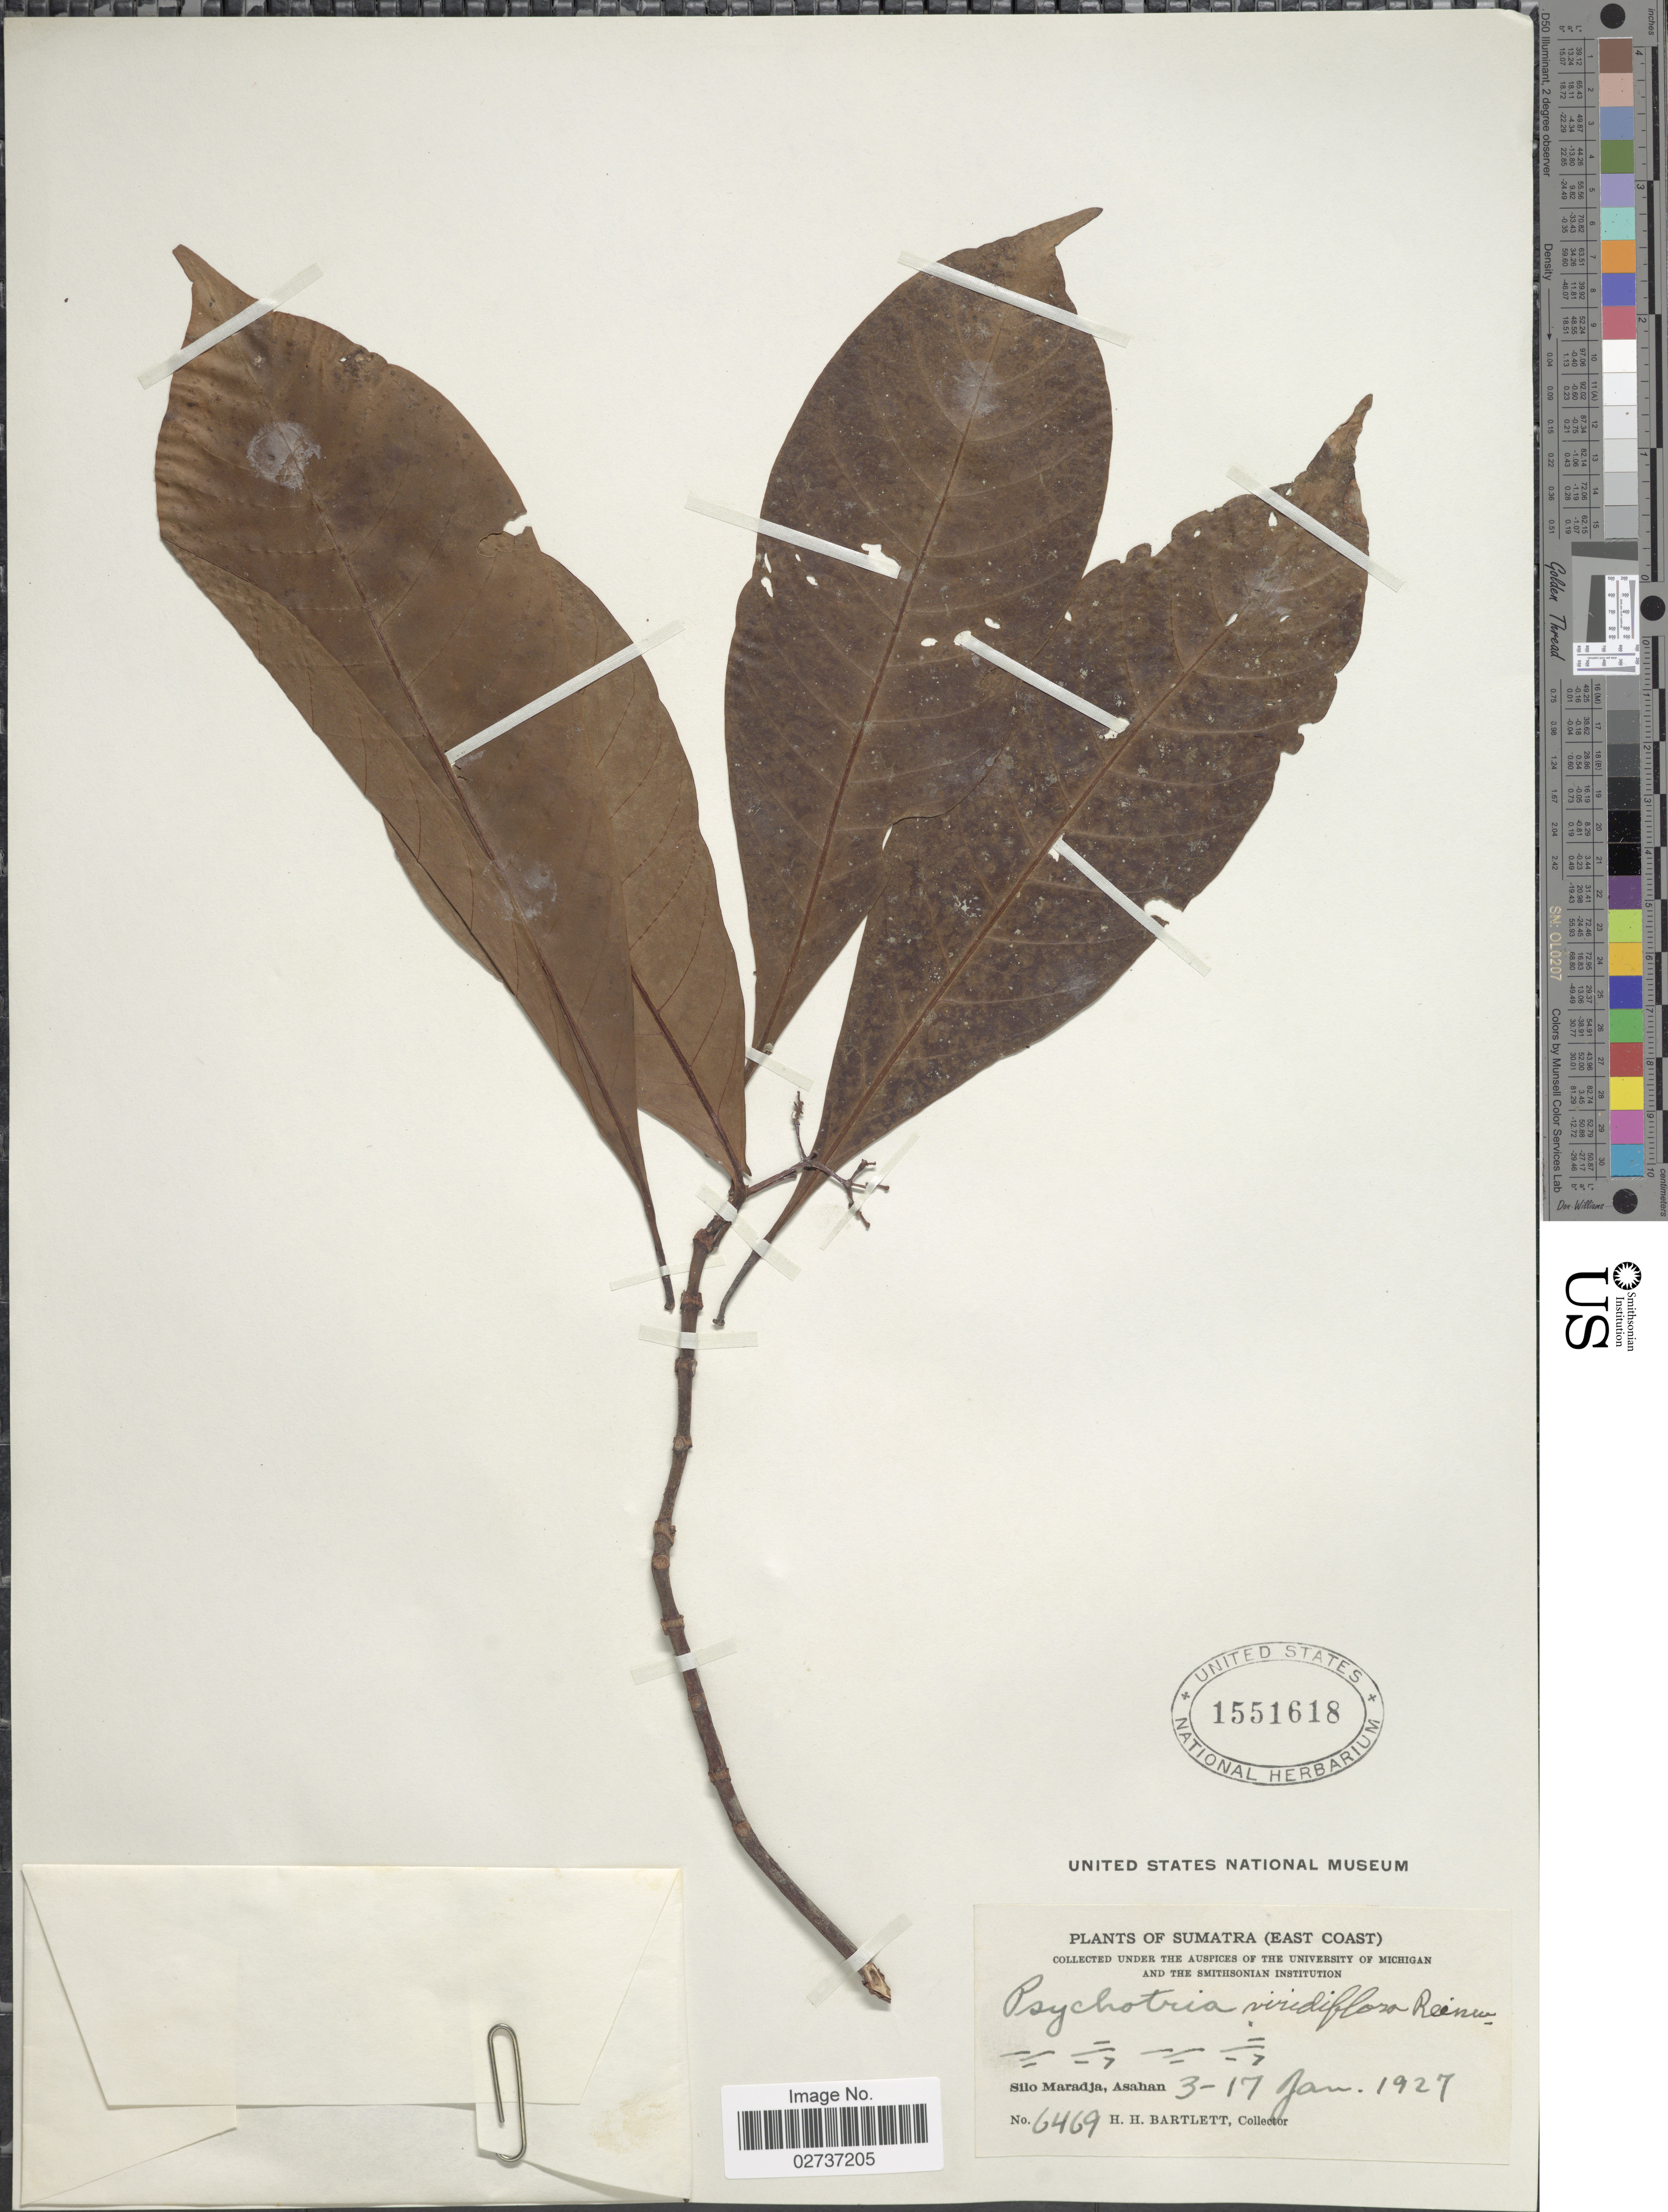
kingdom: Plantae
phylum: Tracheophyta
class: Magnoliopsida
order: Gentianales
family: Rubiaceae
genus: Psychotria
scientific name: Psychotria viridiflora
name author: Reinw. ex Blume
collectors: H. H. Bartlett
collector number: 6469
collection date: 1927-01-03/1927-01-17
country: Indonesia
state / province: Sumatra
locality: East Coast, Silo Maradja, Asahan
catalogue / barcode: US 1551618